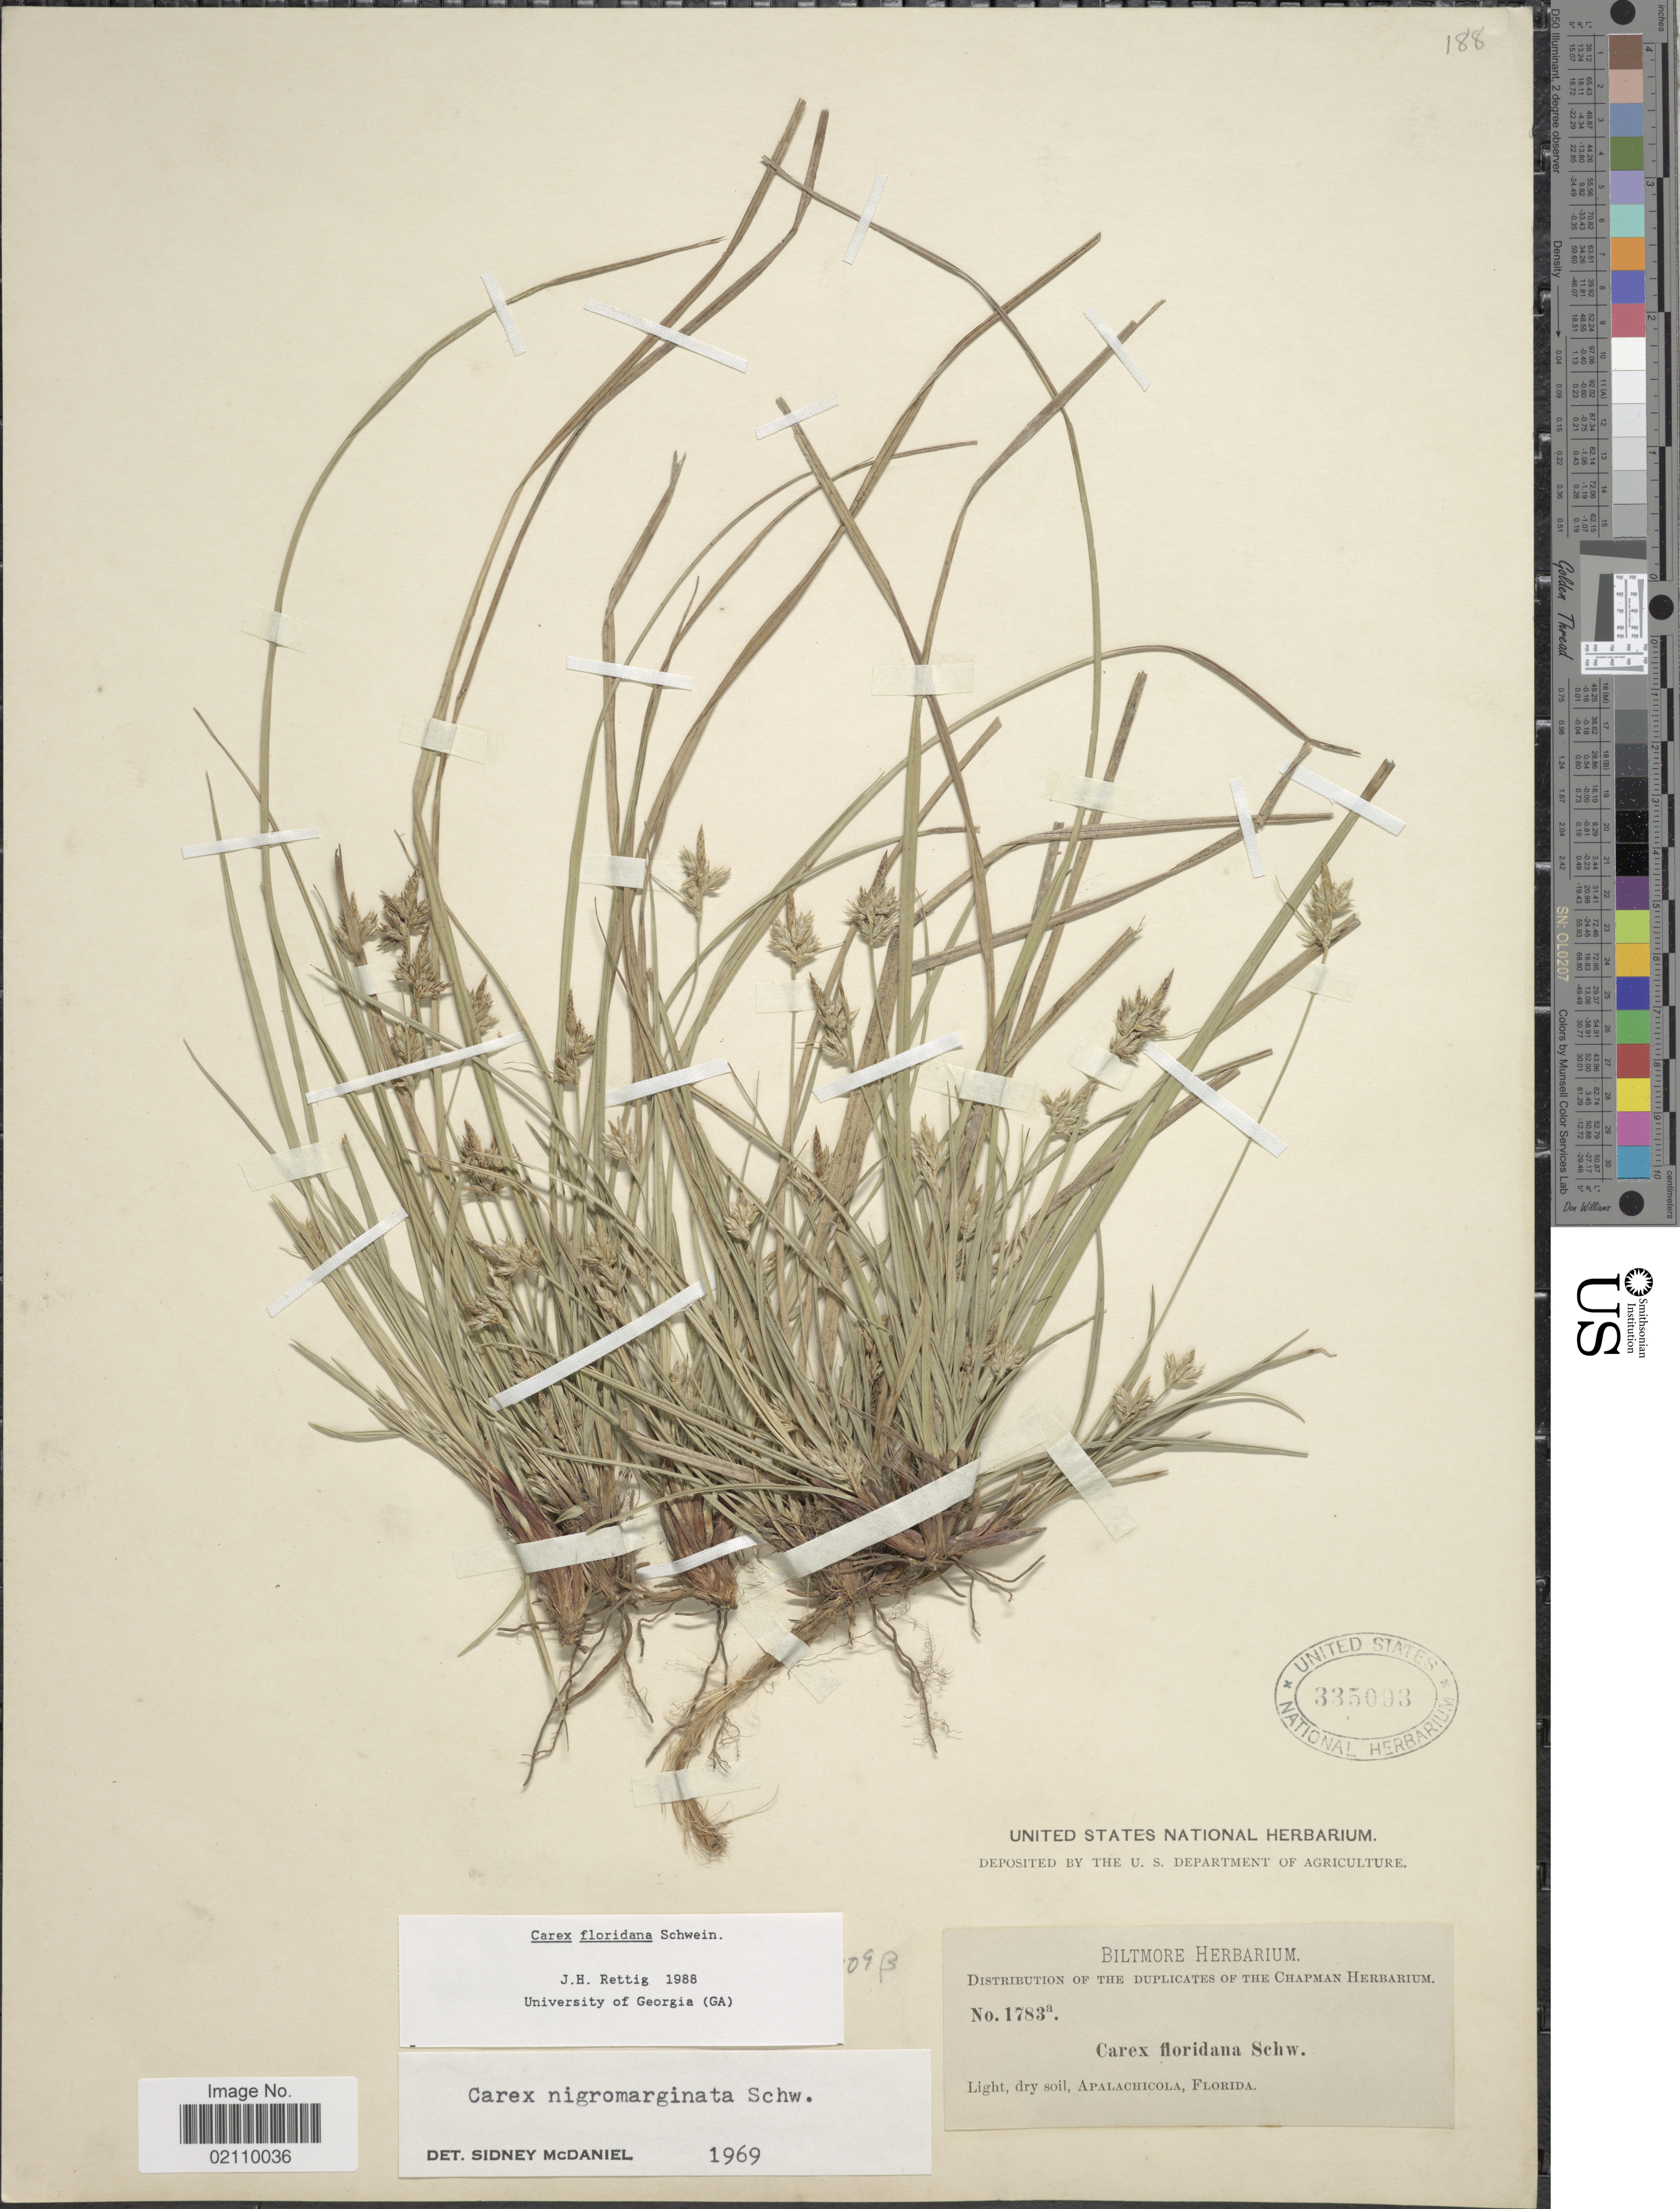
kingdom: Plantae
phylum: Tracheophyta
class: Liliopsida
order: Poales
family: Cyperaceae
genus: Carex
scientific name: Carex floridana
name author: Schwein.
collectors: ex herb. Biltmore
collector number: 1783a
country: United States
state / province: Florida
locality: Light, dry soil, Apalachicola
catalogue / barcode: US 335093